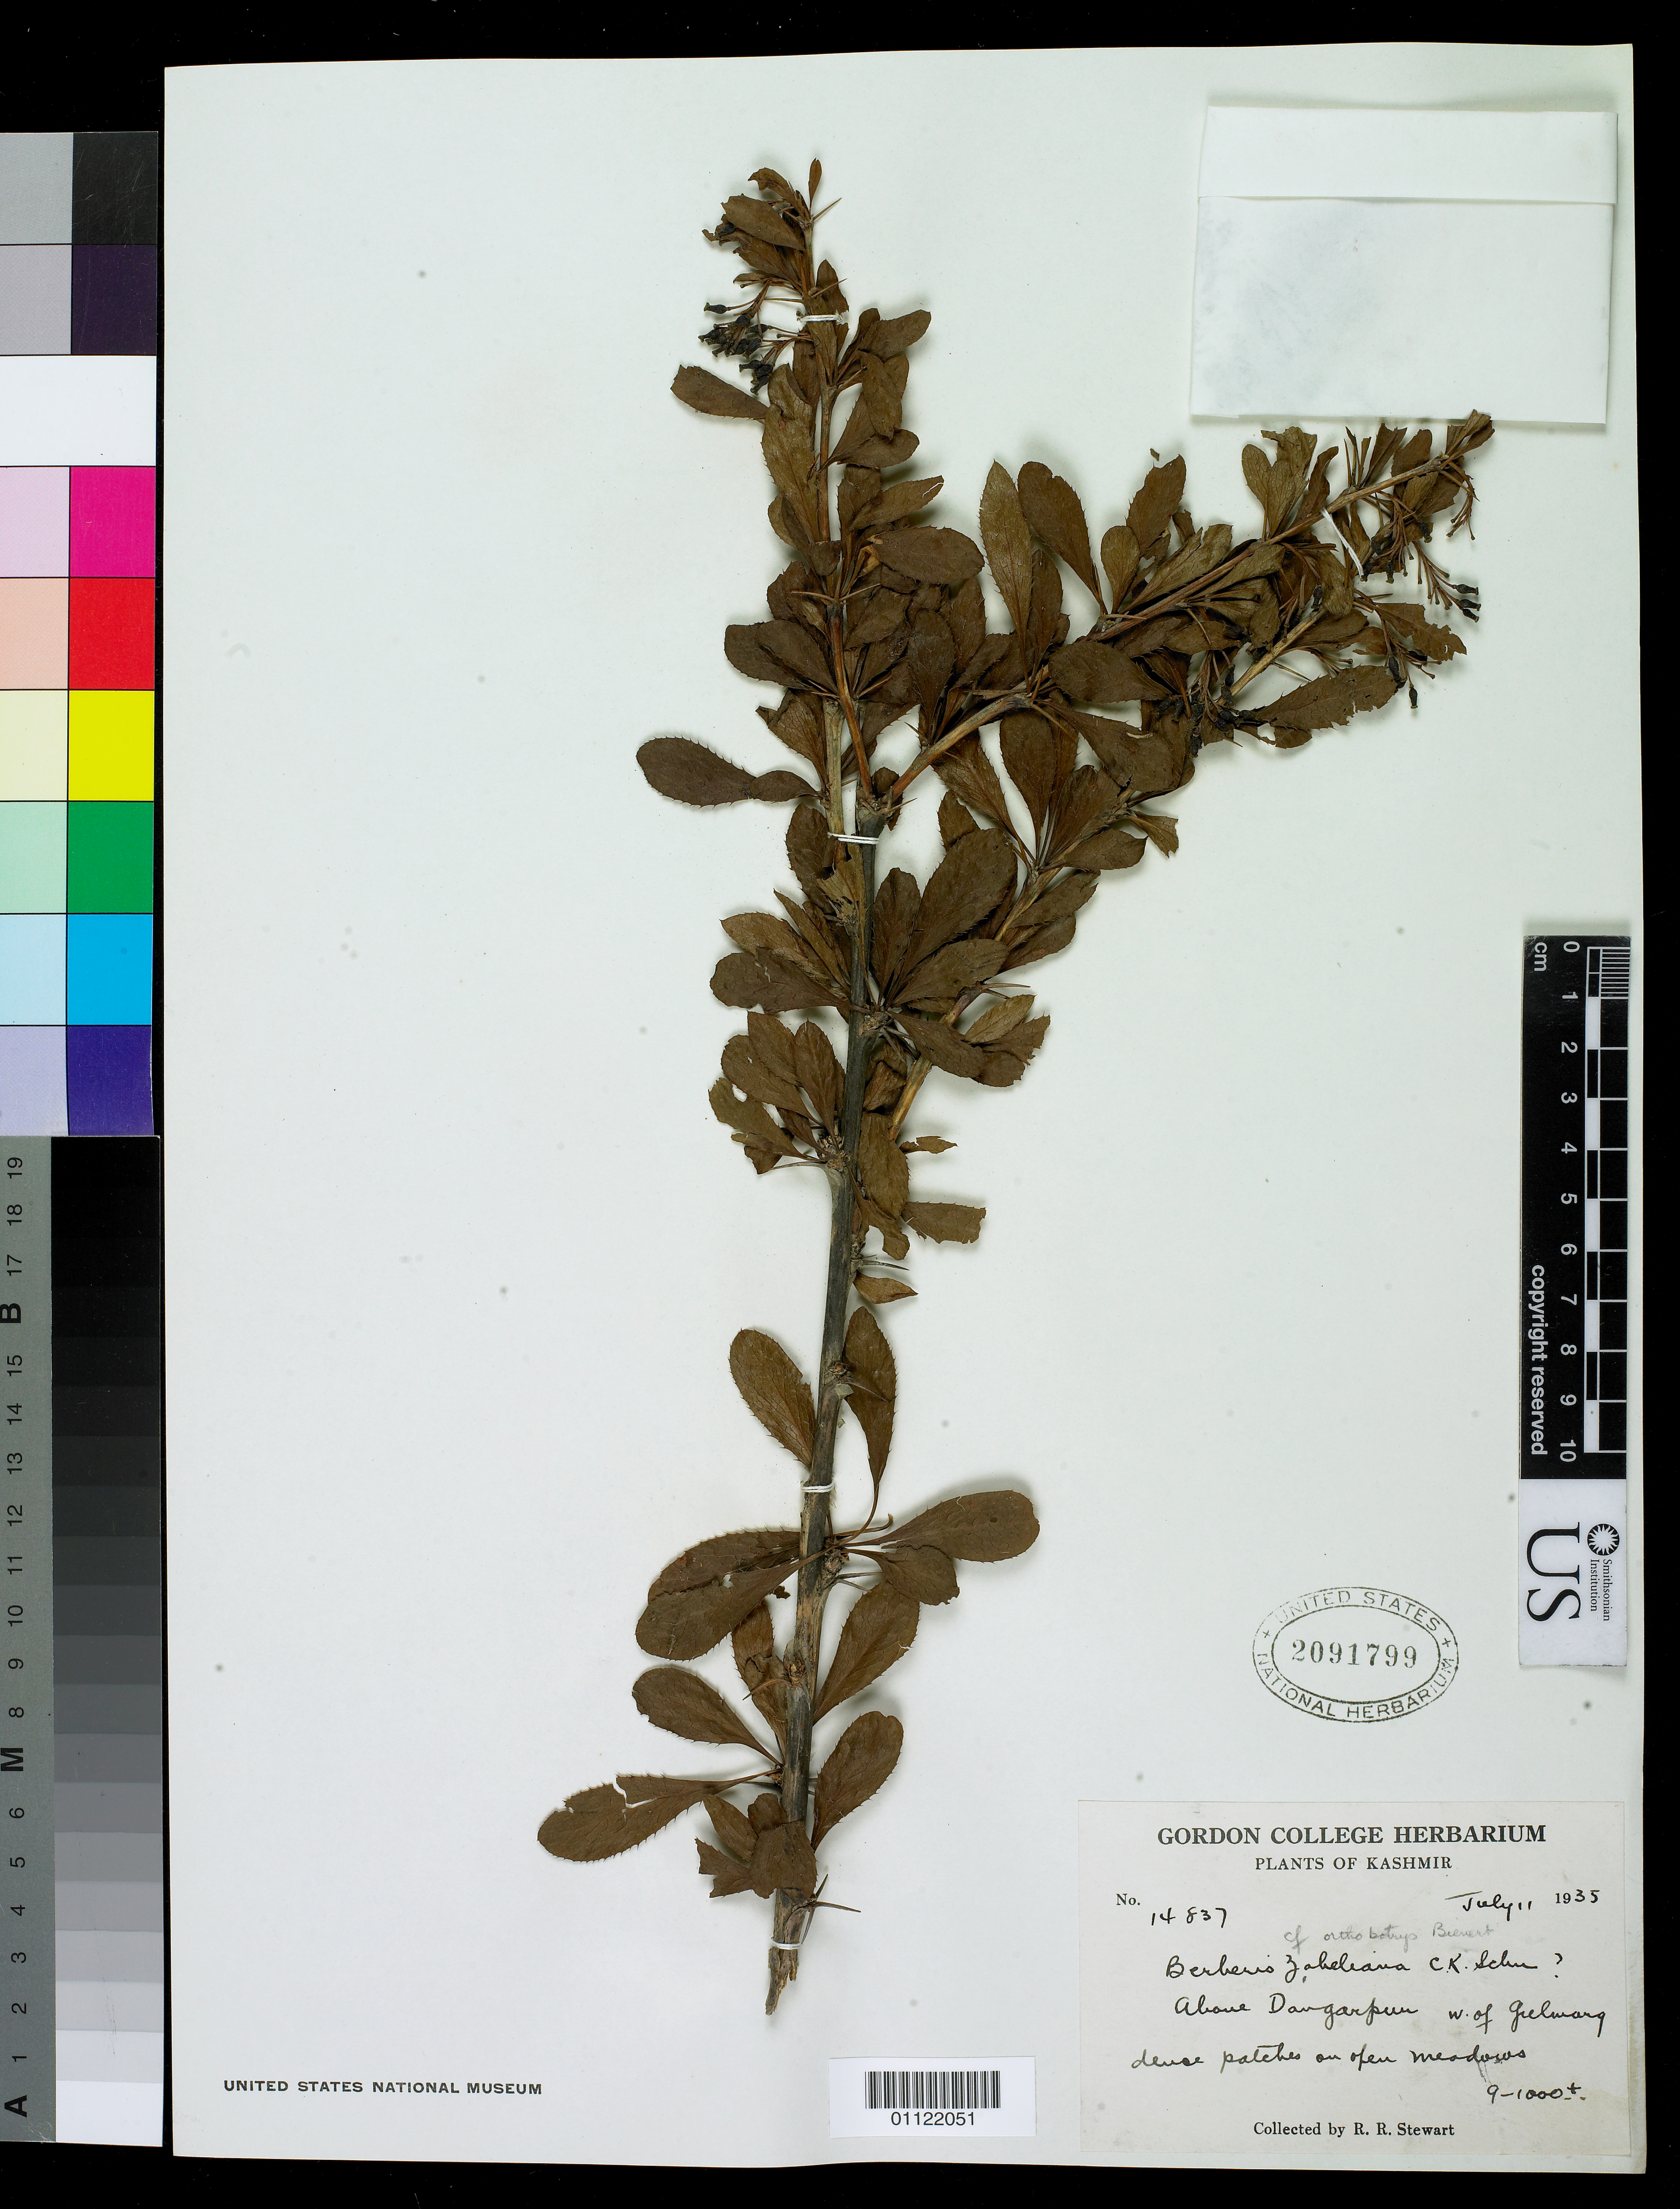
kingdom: Plantae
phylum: Tracheophyta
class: Magnoliopsida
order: Ranunculales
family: Berberidaceae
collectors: R. R. Stewart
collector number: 14837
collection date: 1935-07-11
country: India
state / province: Rajasthan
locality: Above Dangarpur w. of Gelwarg. Kashmir.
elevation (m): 274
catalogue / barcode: US 2091799